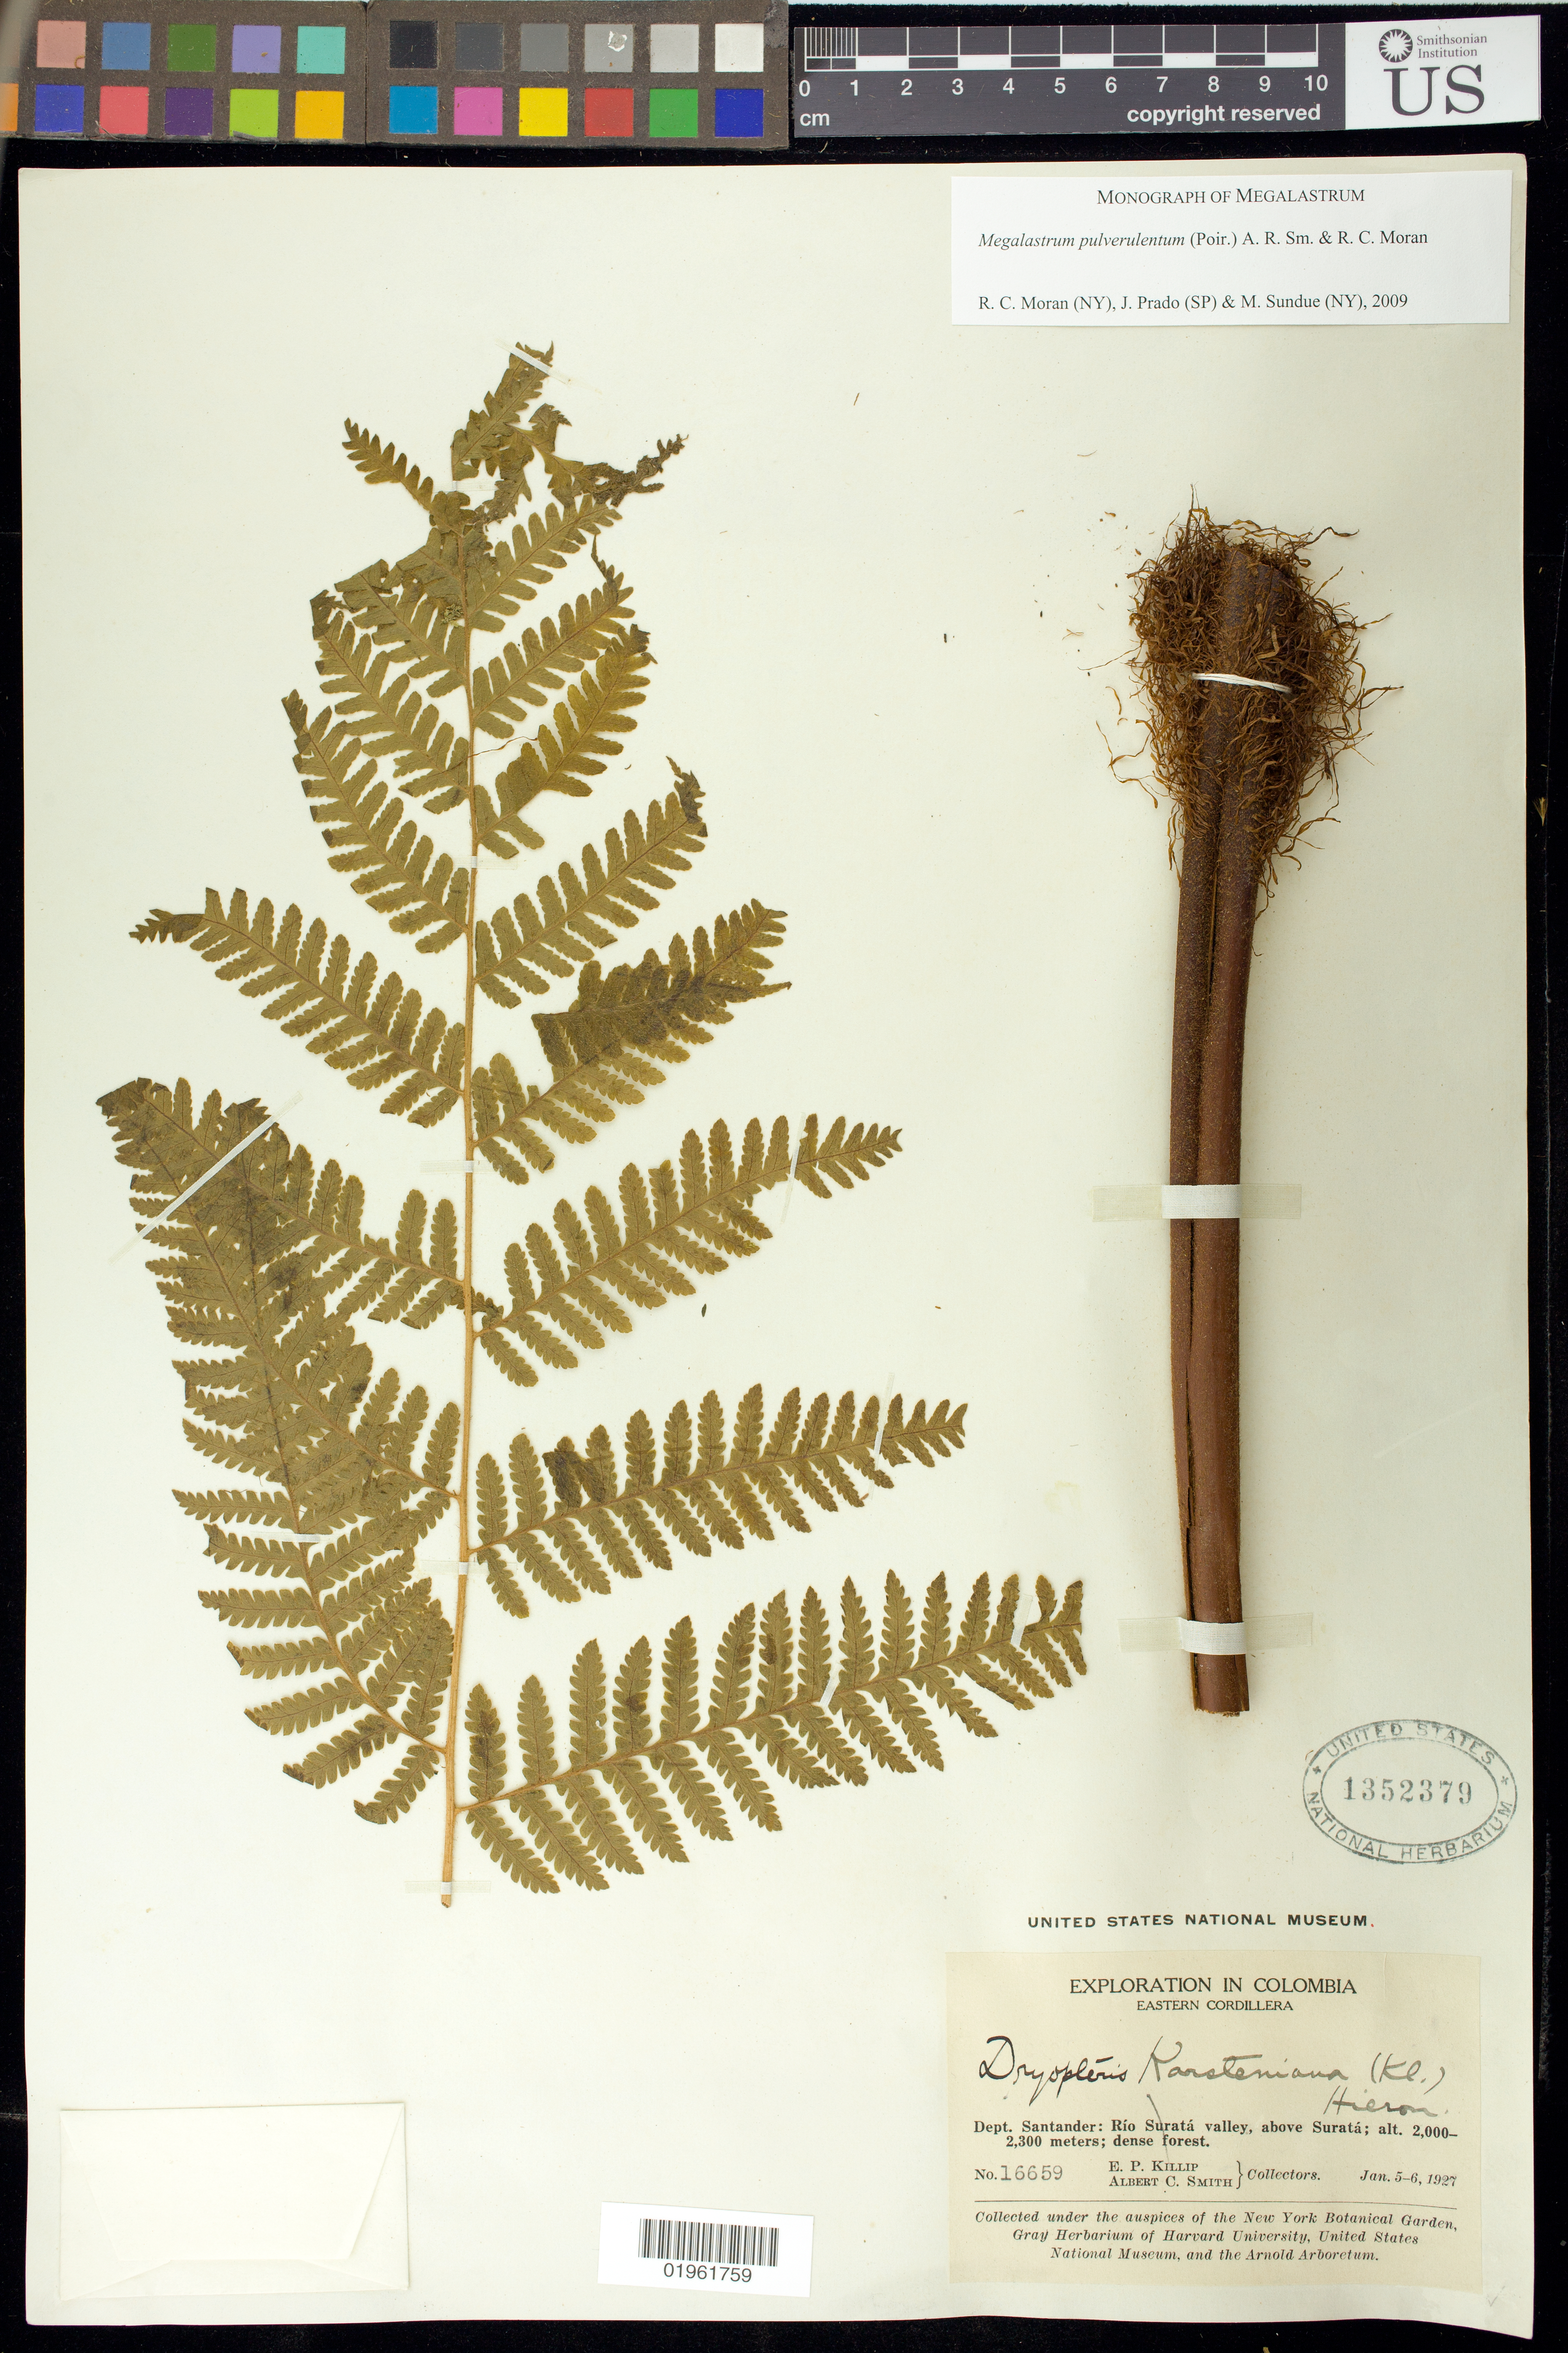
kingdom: Plantae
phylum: Tracheophyta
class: Polypodiopsida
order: Polypodiales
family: Dryopteridaceae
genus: Megalastrum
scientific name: Megalastrum pulverulentum var. heydei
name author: (C. Chr.) A.R. Sm. & R.C. Moran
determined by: Moran, R. C.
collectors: E. P. Killip & A. C. Smith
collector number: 16659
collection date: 1927-01-05/1927-01-06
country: Colombia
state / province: Santander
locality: Río Suratá valley, above Suratá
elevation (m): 2300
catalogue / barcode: US 1352379